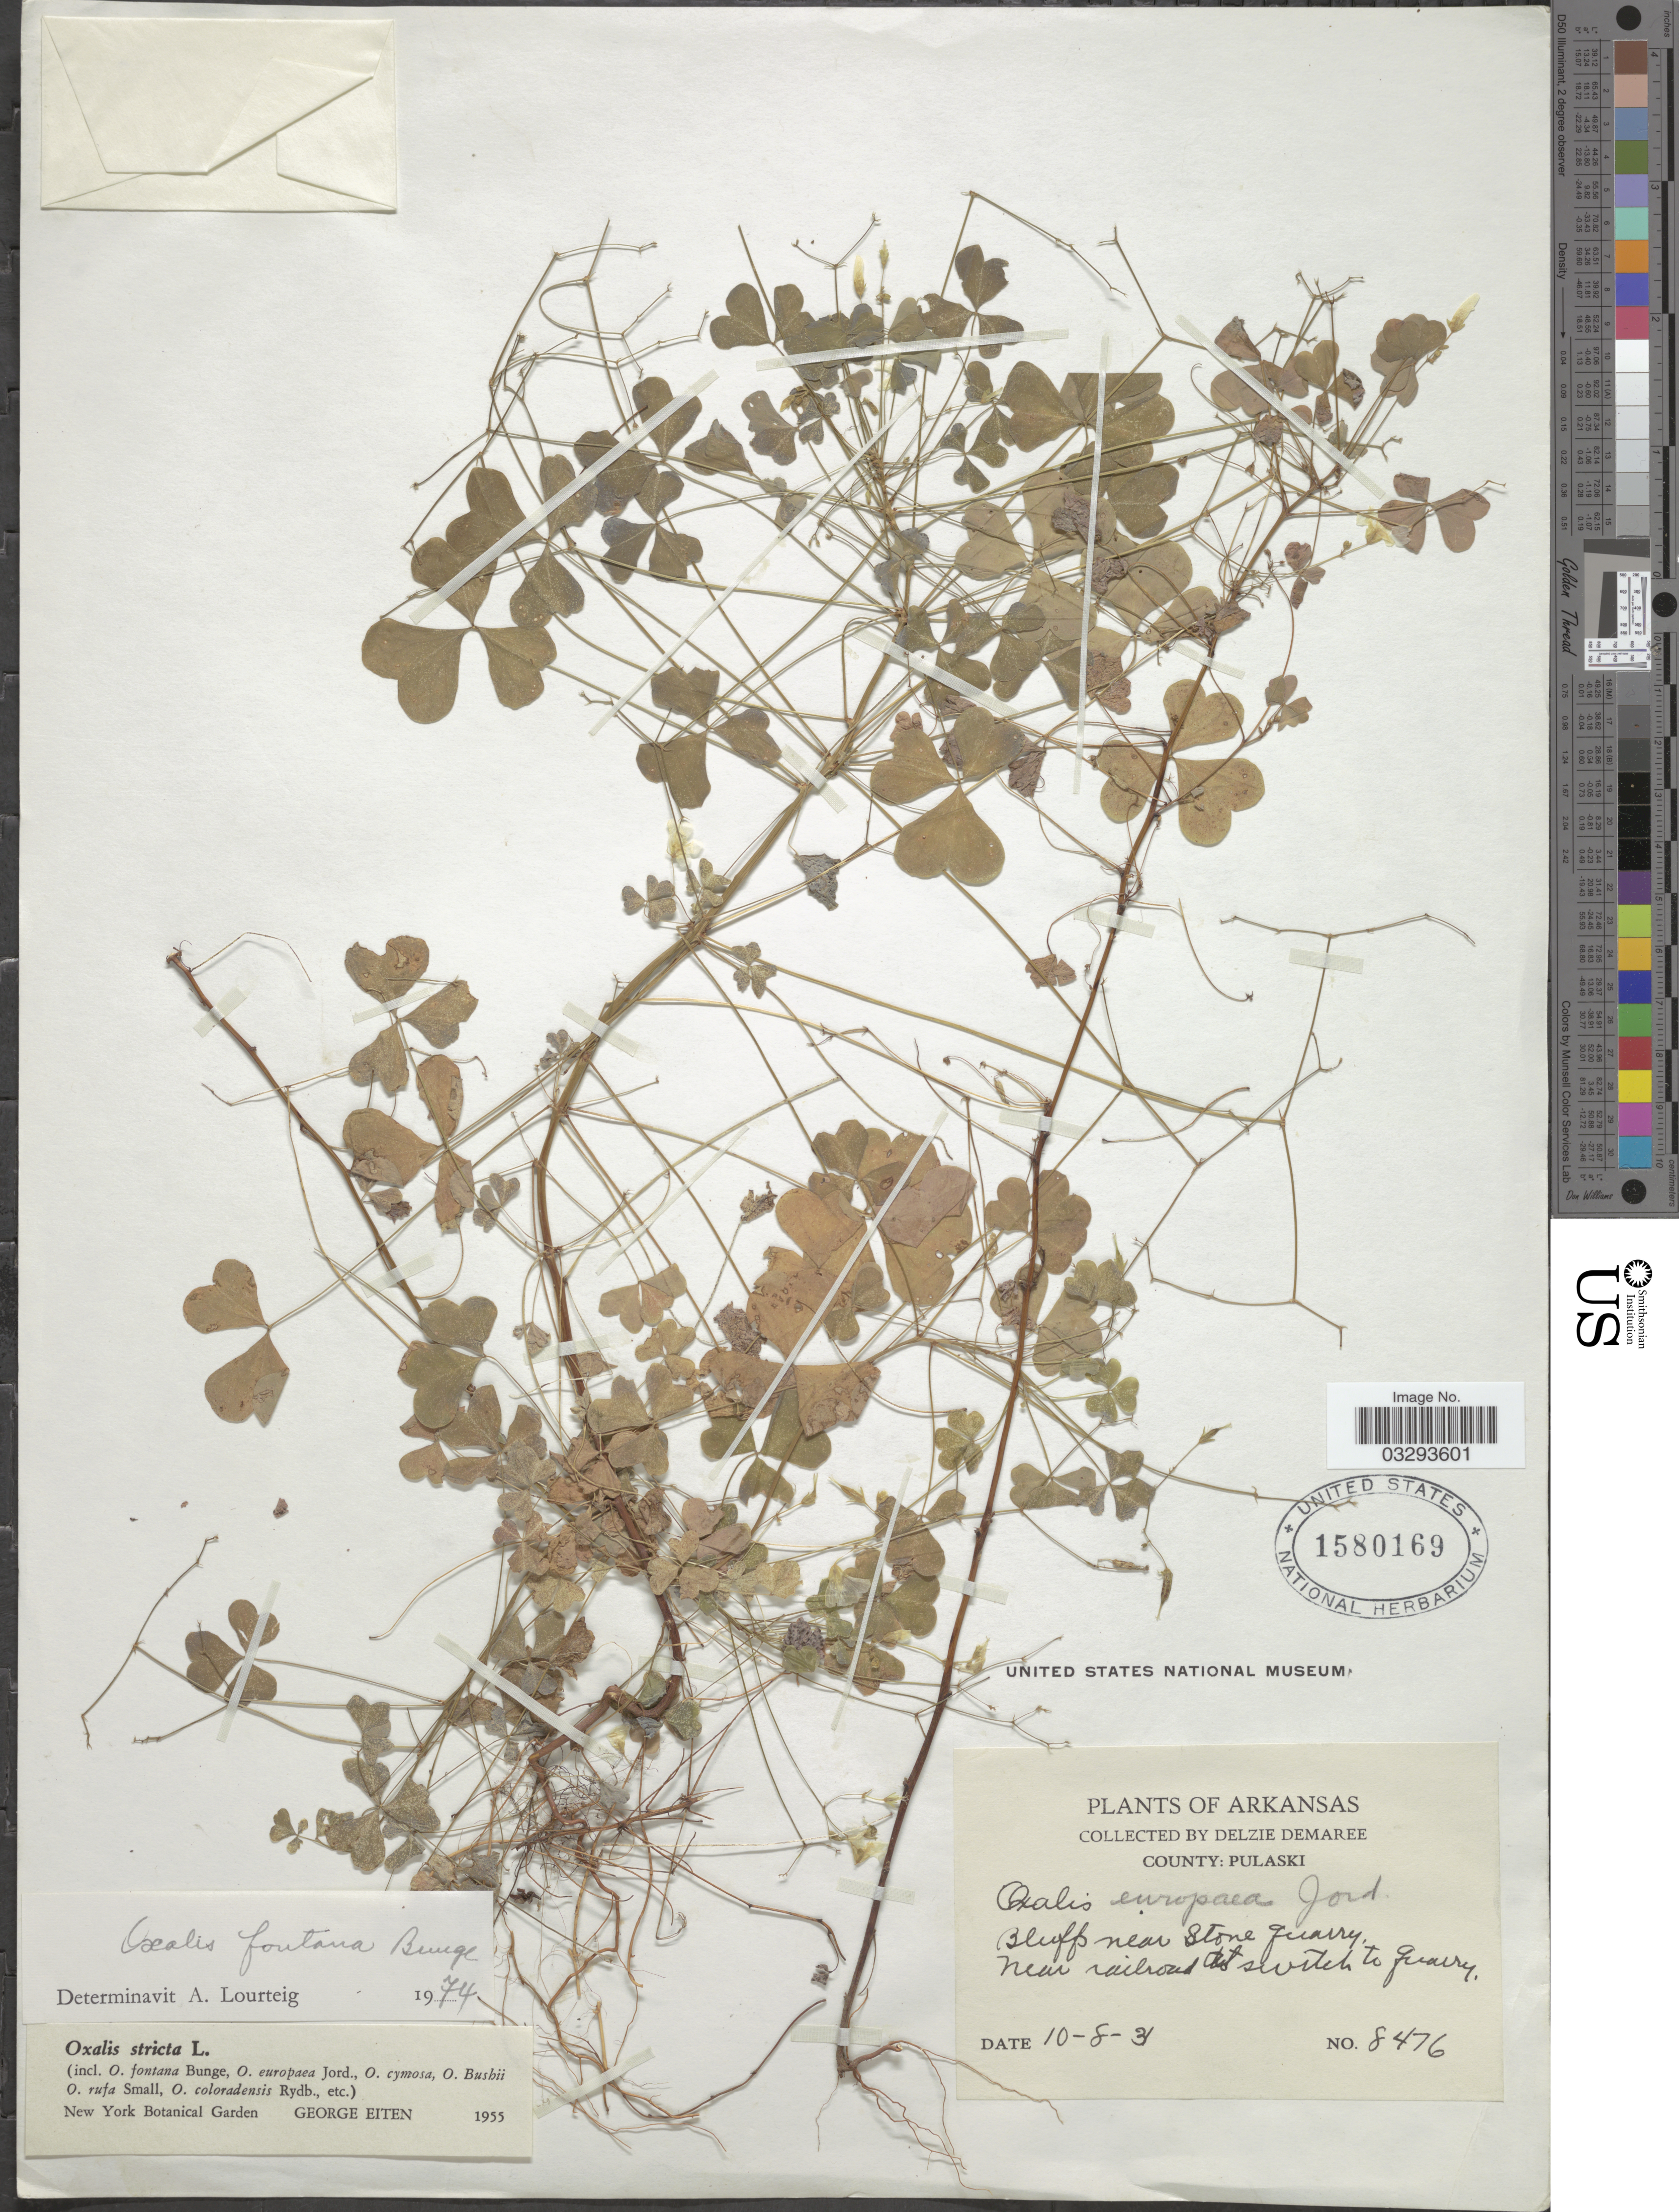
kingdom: Plantae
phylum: Tracheophyta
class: Magnoliopsida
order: Oxalidales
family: Oxalidaceae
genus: Oxalis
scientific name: Oxalis fontana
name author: Bunge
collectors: D. Demaree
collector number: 8476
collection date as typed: Transcribed d/m/y: 8/10/31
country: United States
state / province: Arkansas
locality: County: Pulaski. Bluffs near Stone quarry, near railroad at switch to quarry.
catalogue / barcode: US 1580169